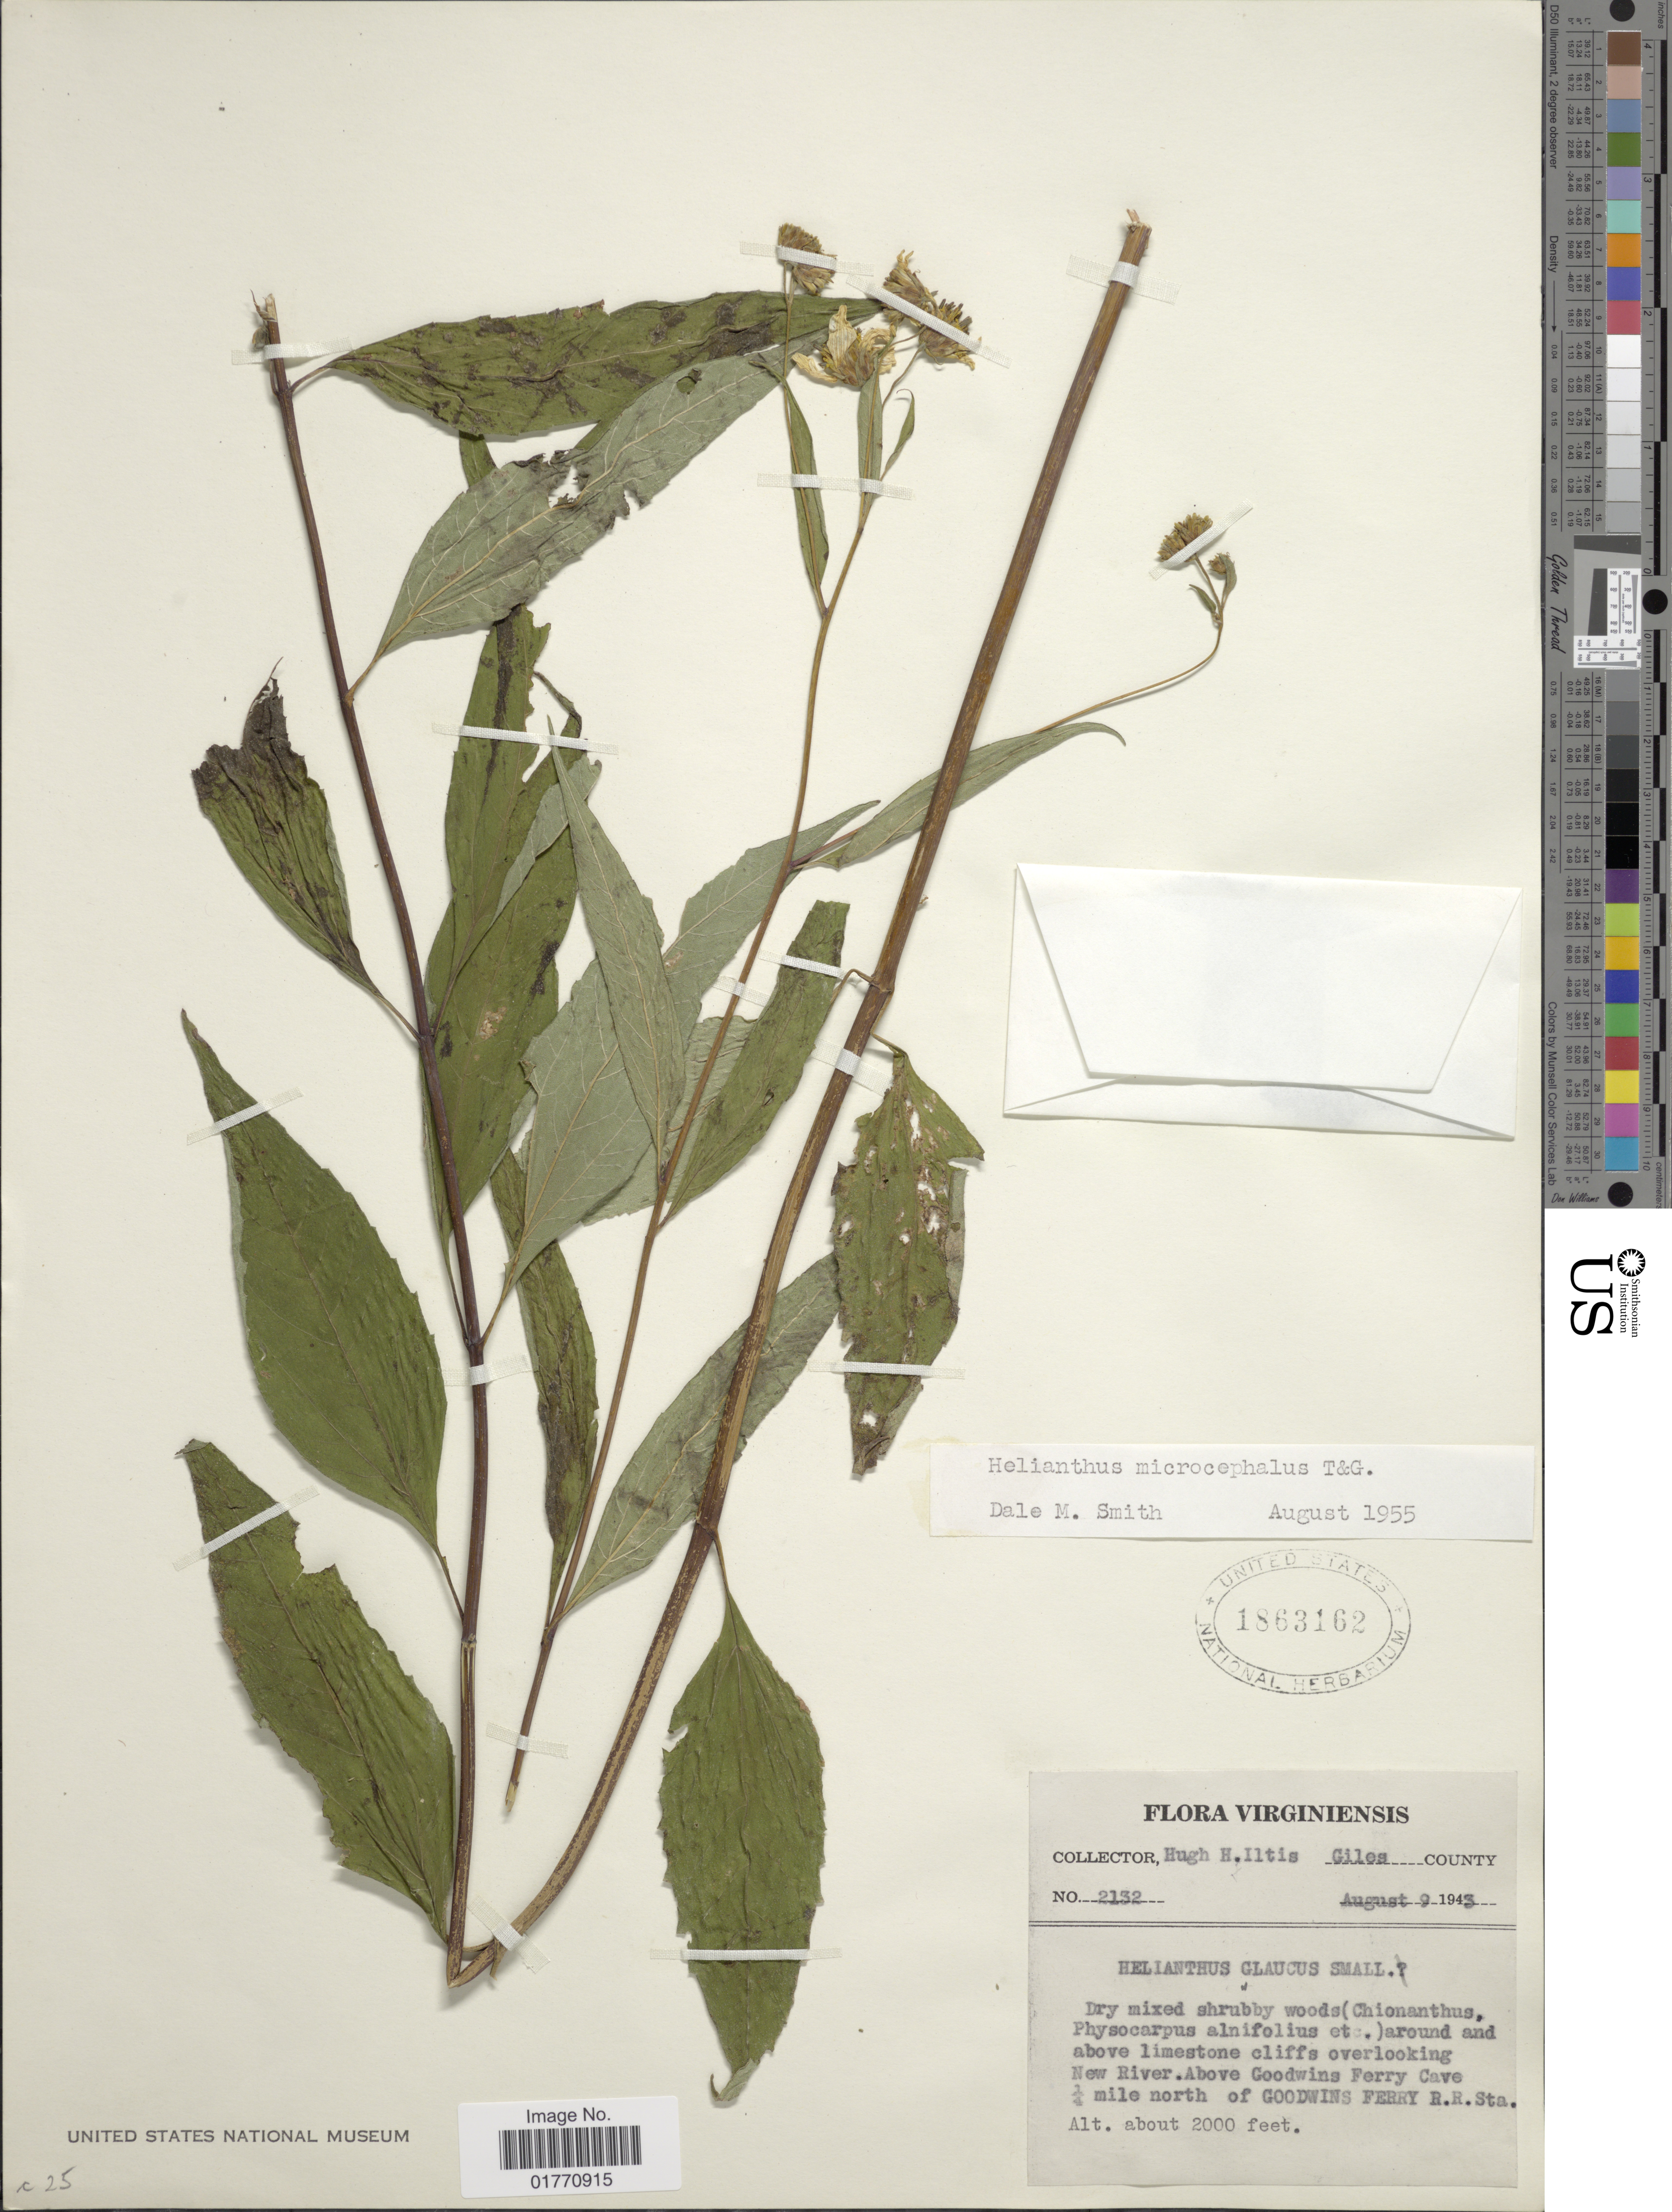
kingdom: Plantae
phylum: Tracheophyta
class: Magnoliopsida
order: Asterales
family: Asteraceae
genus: Helianthus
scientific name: Helianthus microcephalus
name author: Torr. & A. Gray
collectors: H. H. Iltis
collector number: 2132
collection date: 1943-08-09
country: United States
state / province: Virginia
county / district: Giles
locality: overlooking New River, above Goodwins Ferry Cave 1/4 mile north of Goodwins Ferry R.R. Sta.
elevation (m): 610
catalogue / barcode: US 1863162